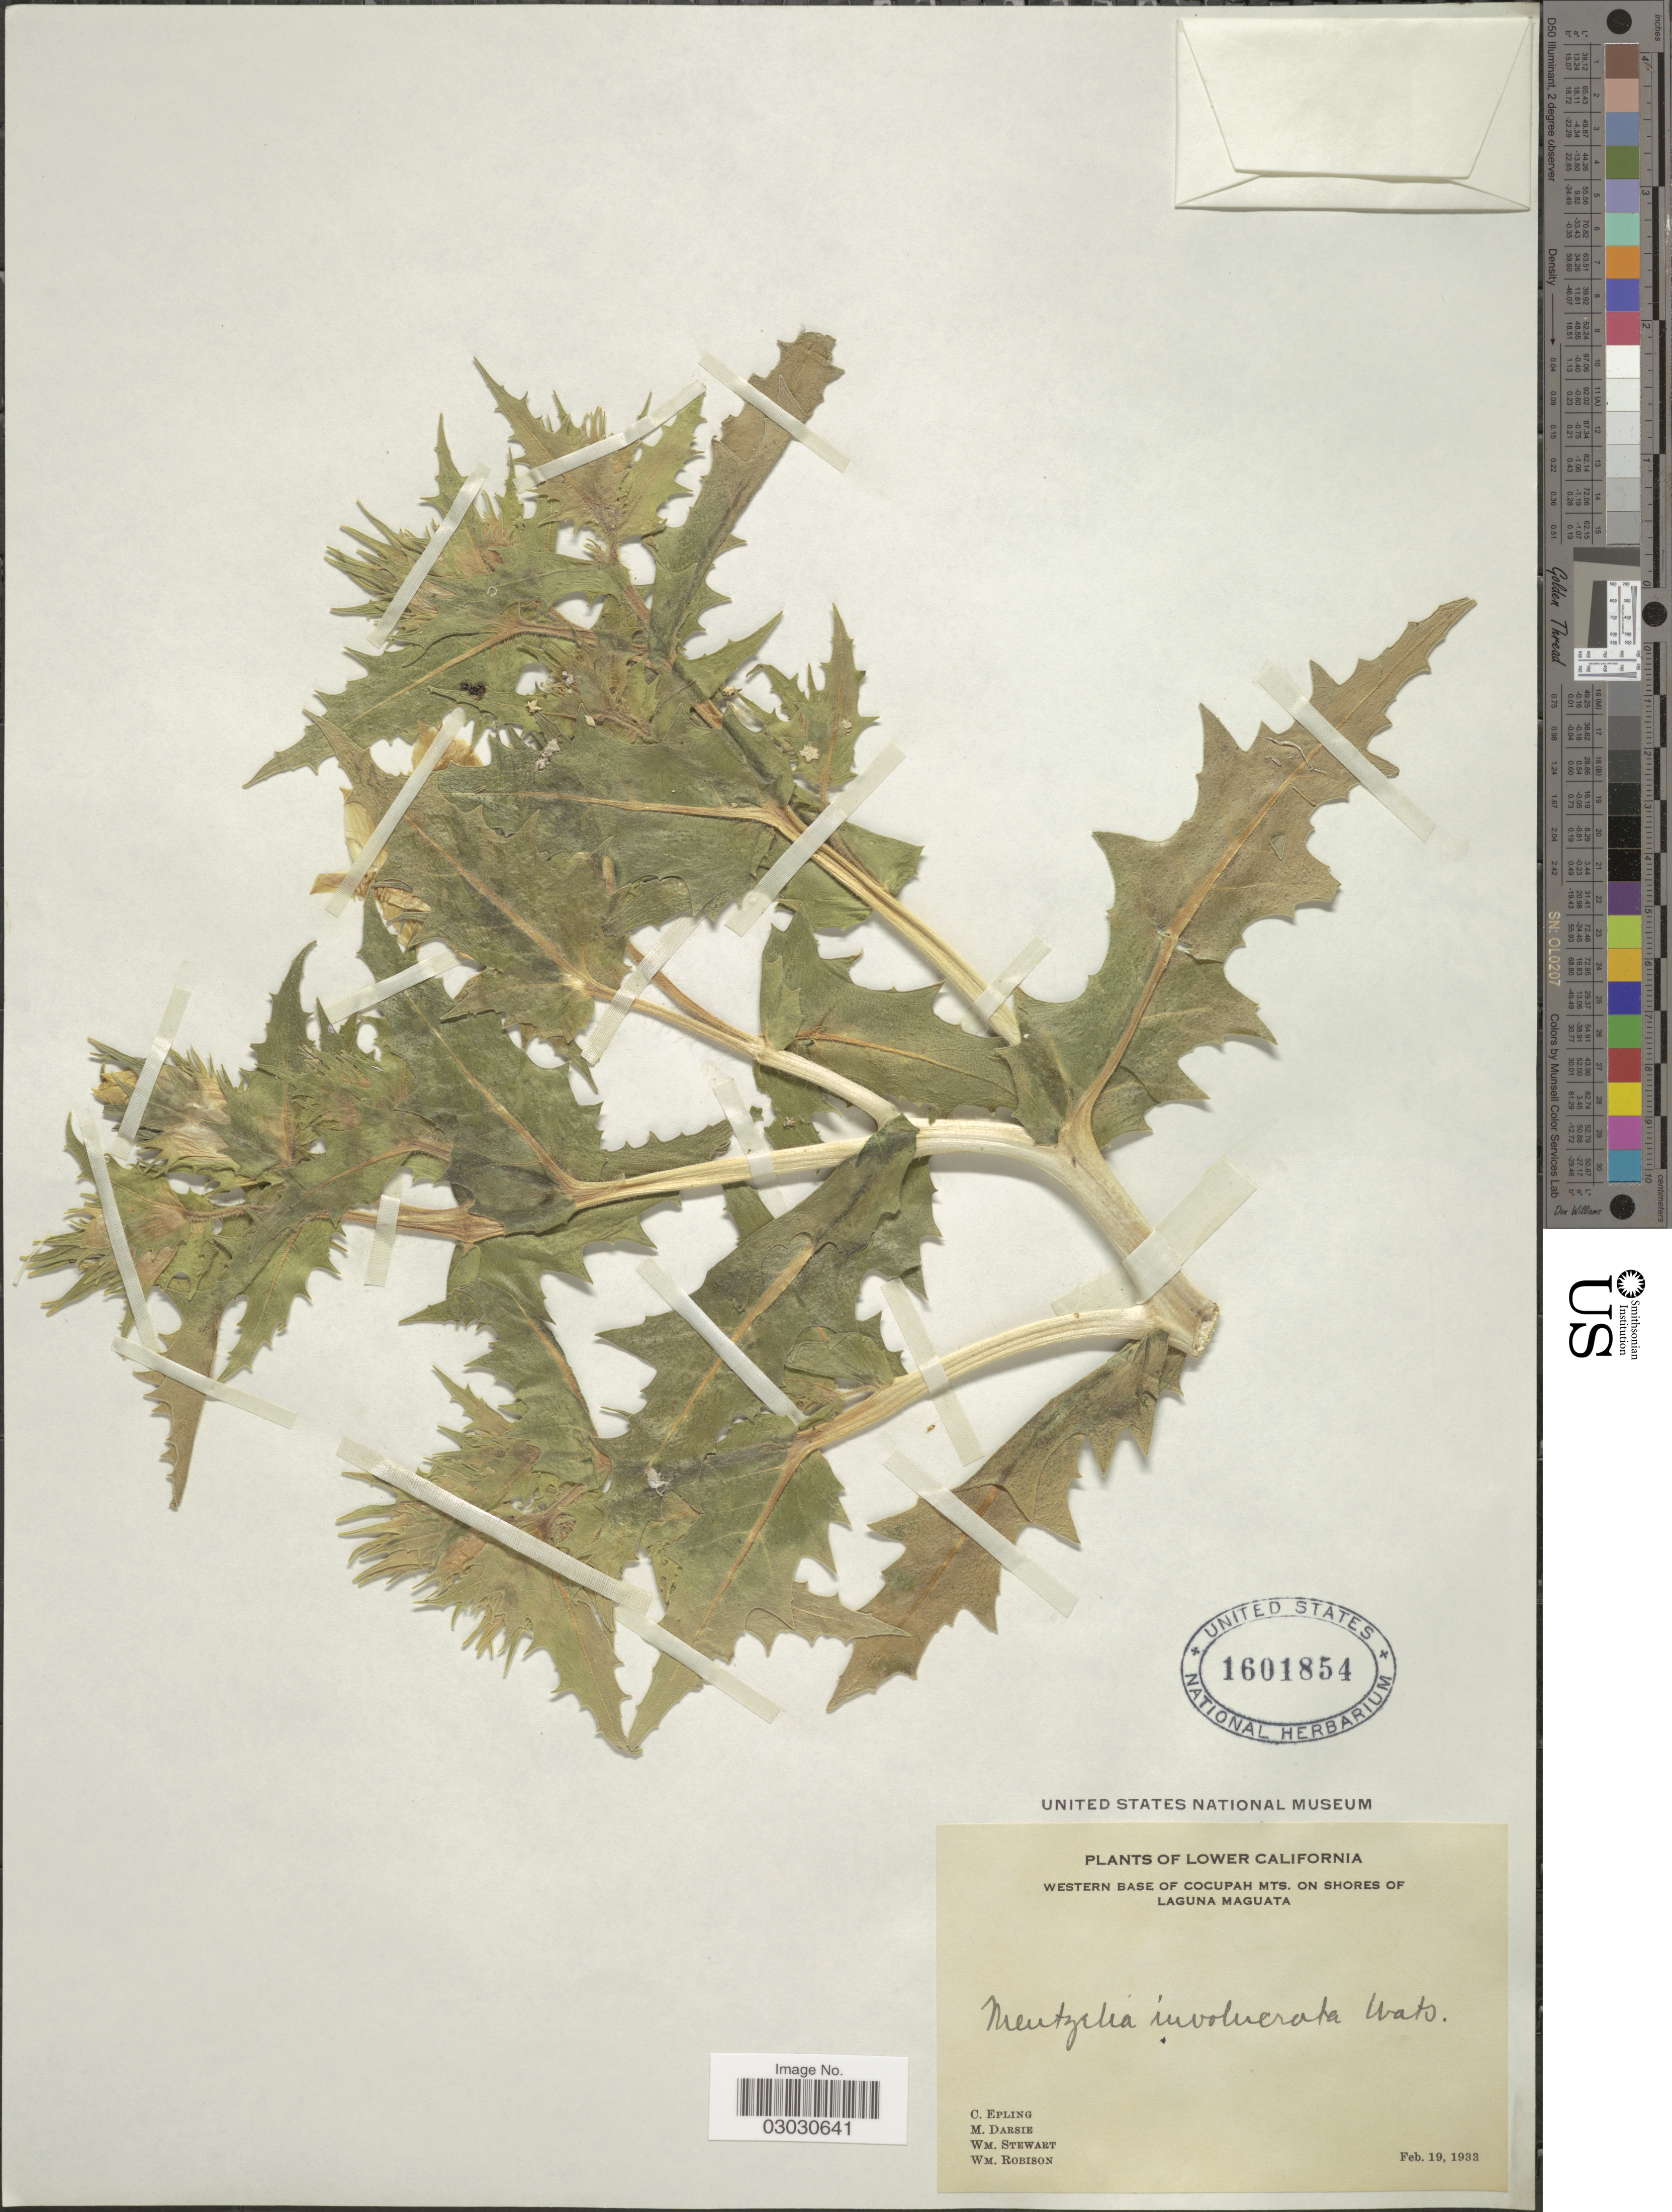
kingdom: Plantae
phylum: Tracheophyta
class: Magnoliopsida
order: Cornales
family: Loasaceae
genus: Mentzelia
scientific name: Mentzelia involucrata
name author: S. Watson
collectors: C. C. Epling, M. Darsie, W. Stewart & W. Robinson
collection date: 1933-02-19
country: Mexico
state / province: Baja California Norte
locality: Lower California. Western Base of Cocupah Mts. on shores of Laguna Maguata.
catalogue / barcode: US 1601854